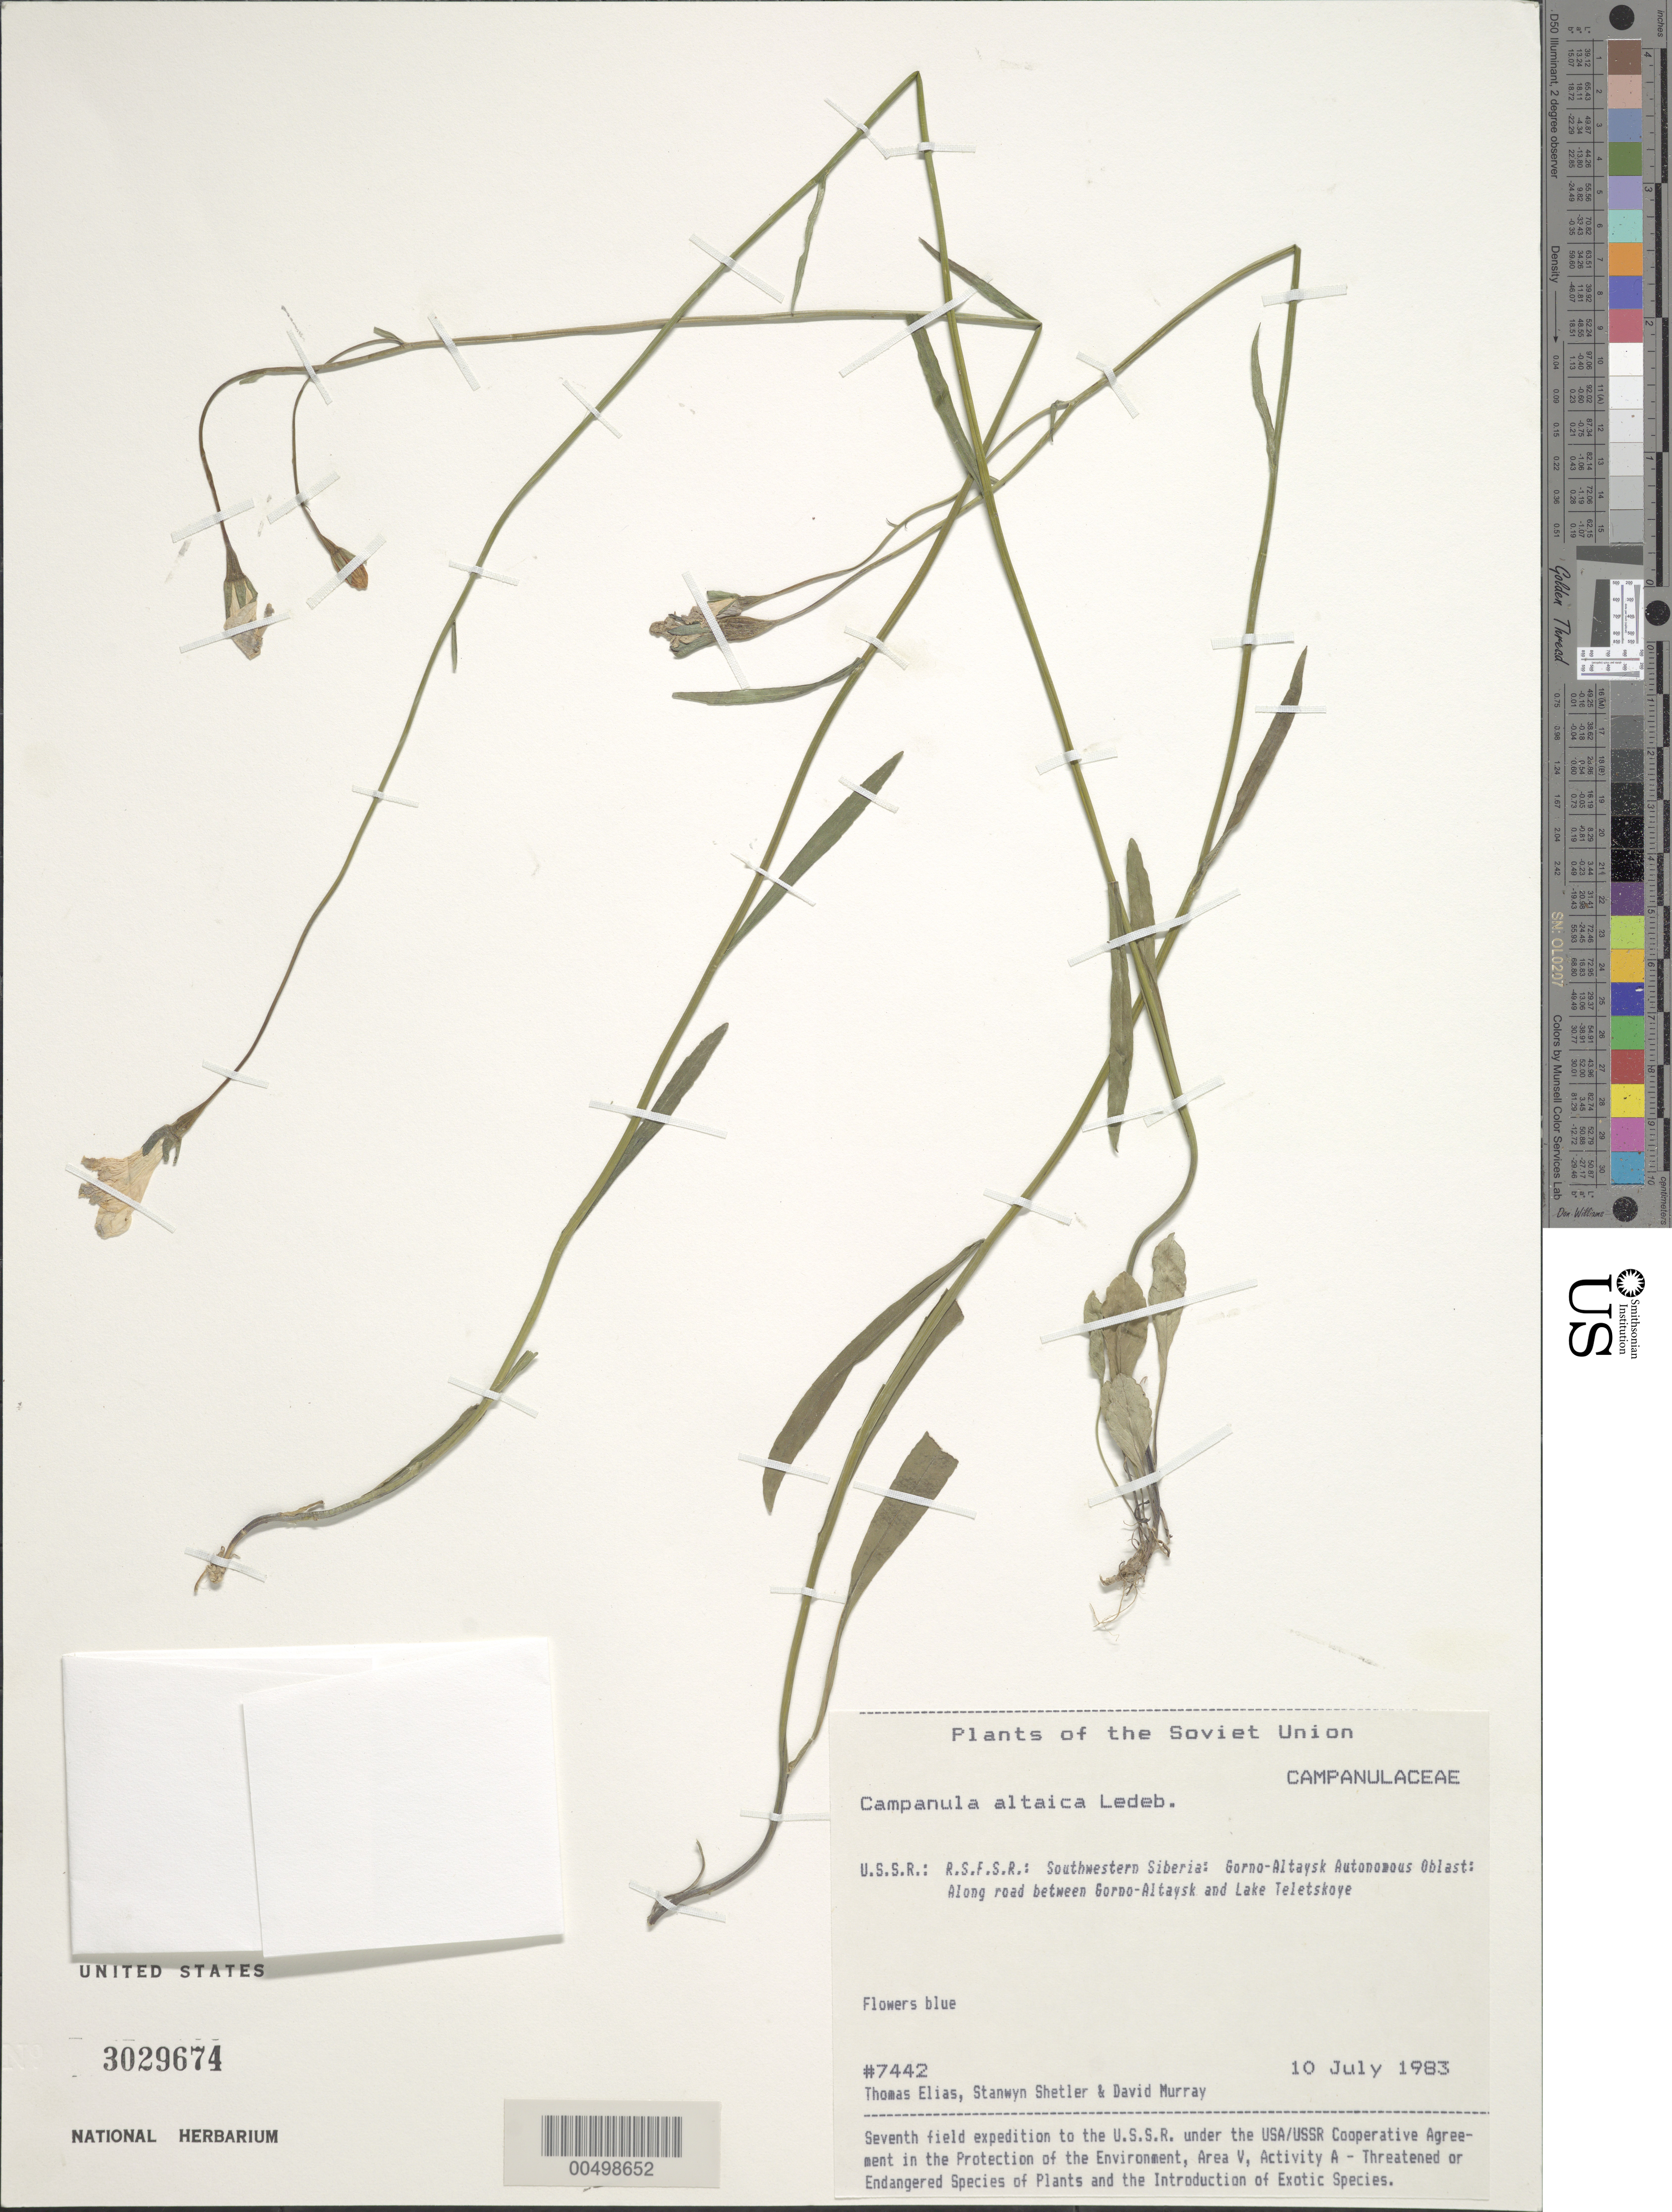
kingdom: Plantae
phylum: Tracheophyta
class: Magnoliopsida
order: Asterales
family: Campanulaceae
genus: Campanula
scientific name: Campanula altaica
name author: Ledeb.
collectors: T. Elias, S. Shetler & D. F. Murray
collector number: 7442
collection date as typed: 10 Jul 1983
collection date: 1983-07-10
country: Russian Federation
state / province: Altai Republic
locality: Along road between Gorno-Altaysk and Lake Teletskoye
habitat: along road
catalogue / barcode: US 3029674